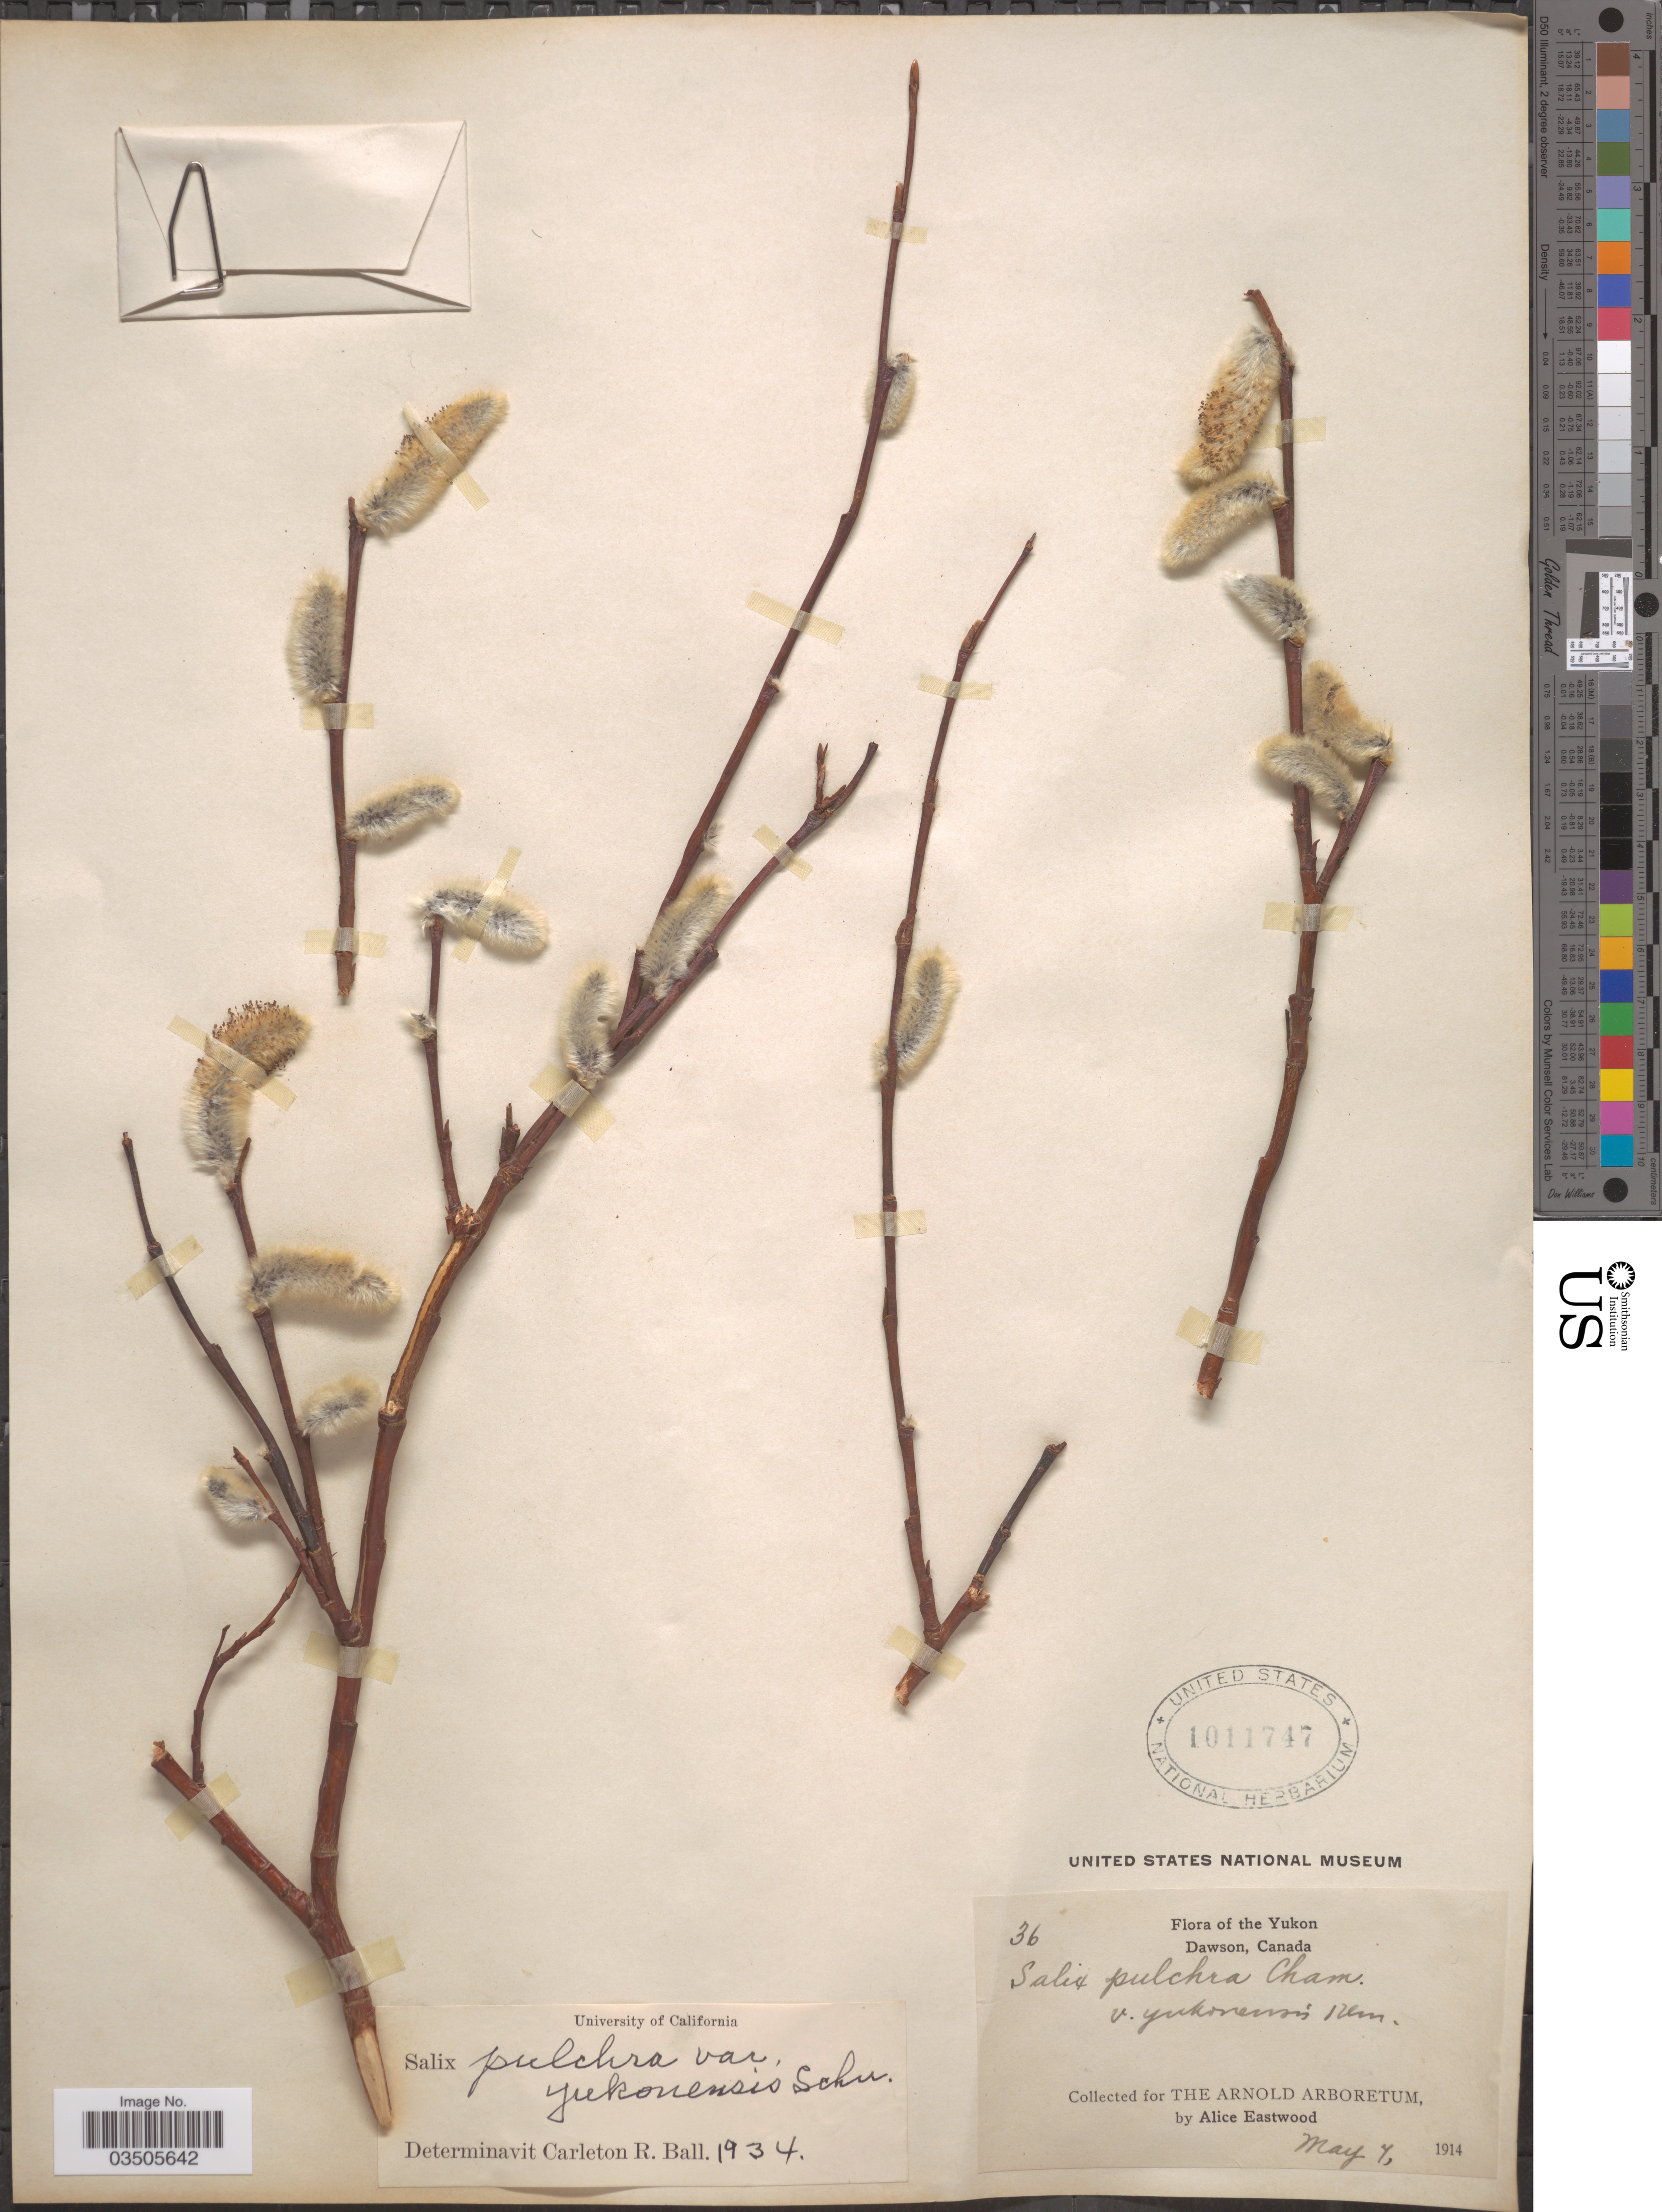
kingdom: Plantae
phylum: Tracheophyta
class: Magnoliopsida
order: Malpighiales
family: Salicaceae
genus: Salix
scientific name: Salix pulchra var. yukonensis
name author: C.K. Schneid.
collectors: A. Eastwood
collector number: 36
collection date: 1914-05-07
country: Canada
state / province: Yukon Territory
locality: Yukon. Dawson.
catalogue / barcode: US 1011747